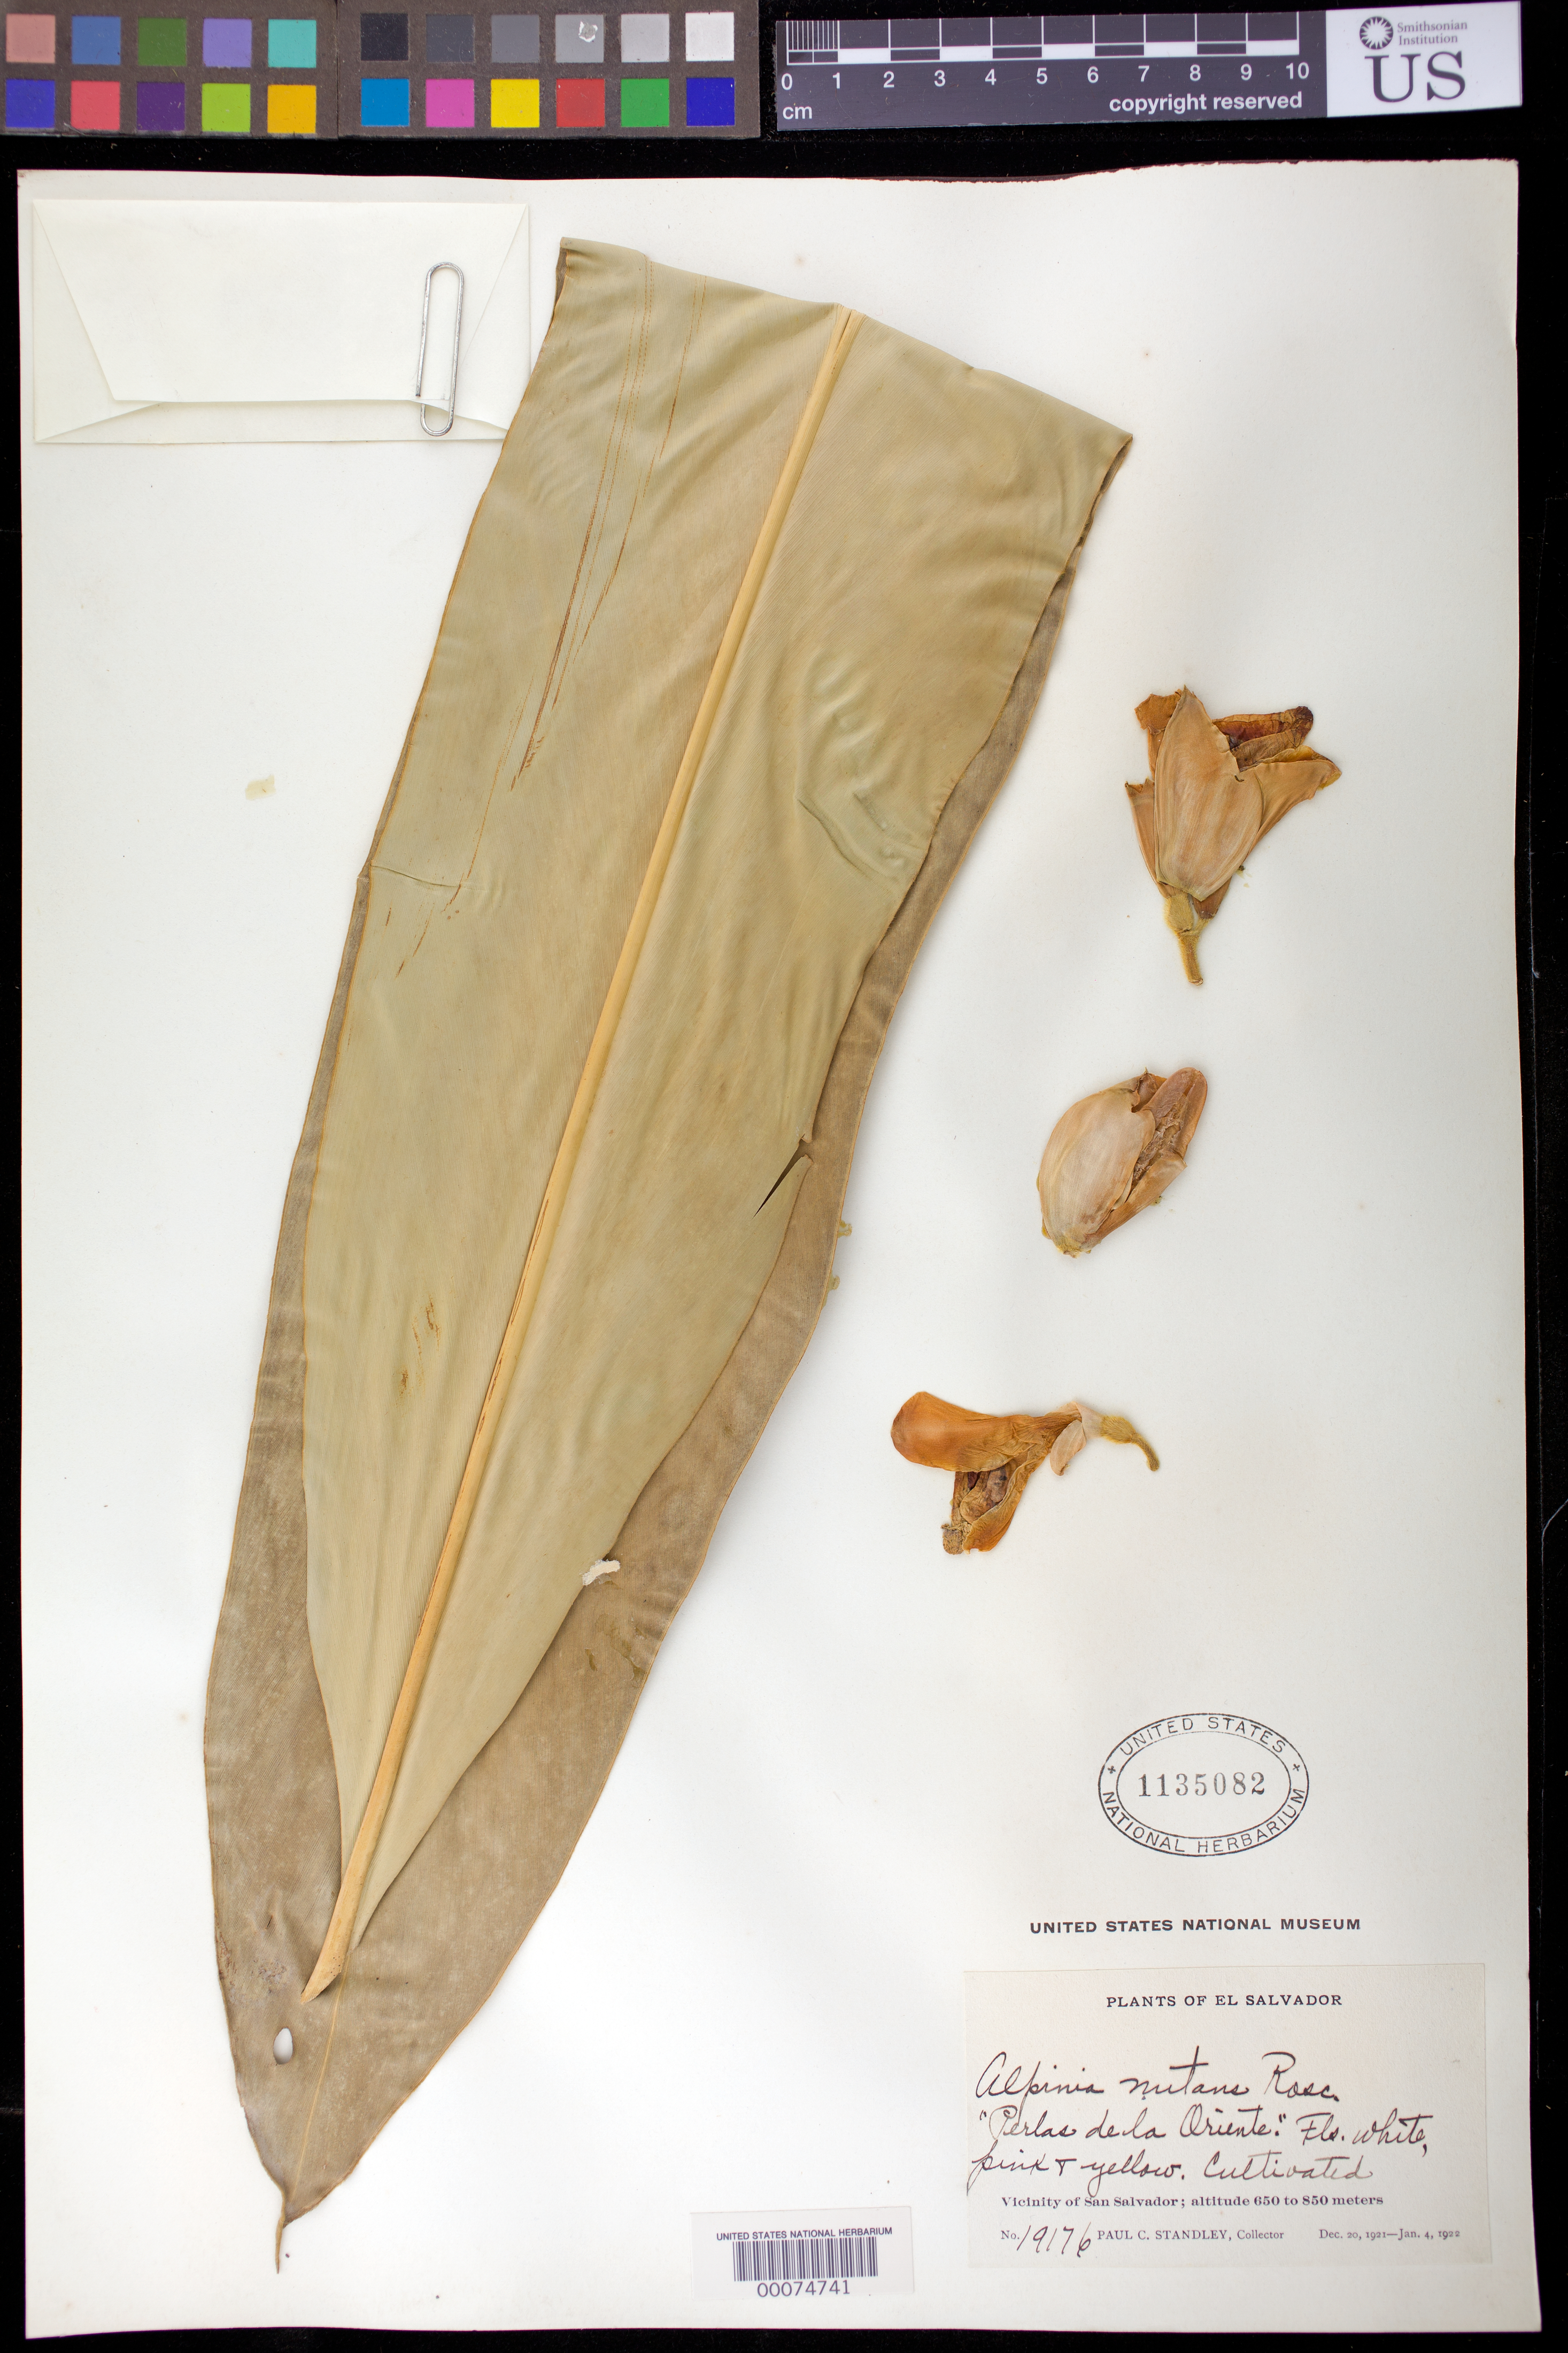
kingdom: Plantae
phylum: Tracheophyta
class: Liliopsida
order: Zingiberales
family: Zingiberaceae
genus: Alpinia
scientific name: Alpinia zerumbet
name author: (Pers.) B.L. Burtt & R.M. Sm.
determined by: Strong, Mark T., (BOT), Smithsonian Institution - National Museum of Natural History (UNITED STATES)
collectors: P. C. Standley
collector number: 19176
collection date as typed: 20 Dec 1921 to 04 Jan 1922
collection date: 1921-12-20/1922-01-04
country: El Salvador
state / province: San Salvador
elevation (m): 650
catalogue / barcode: US 1135082